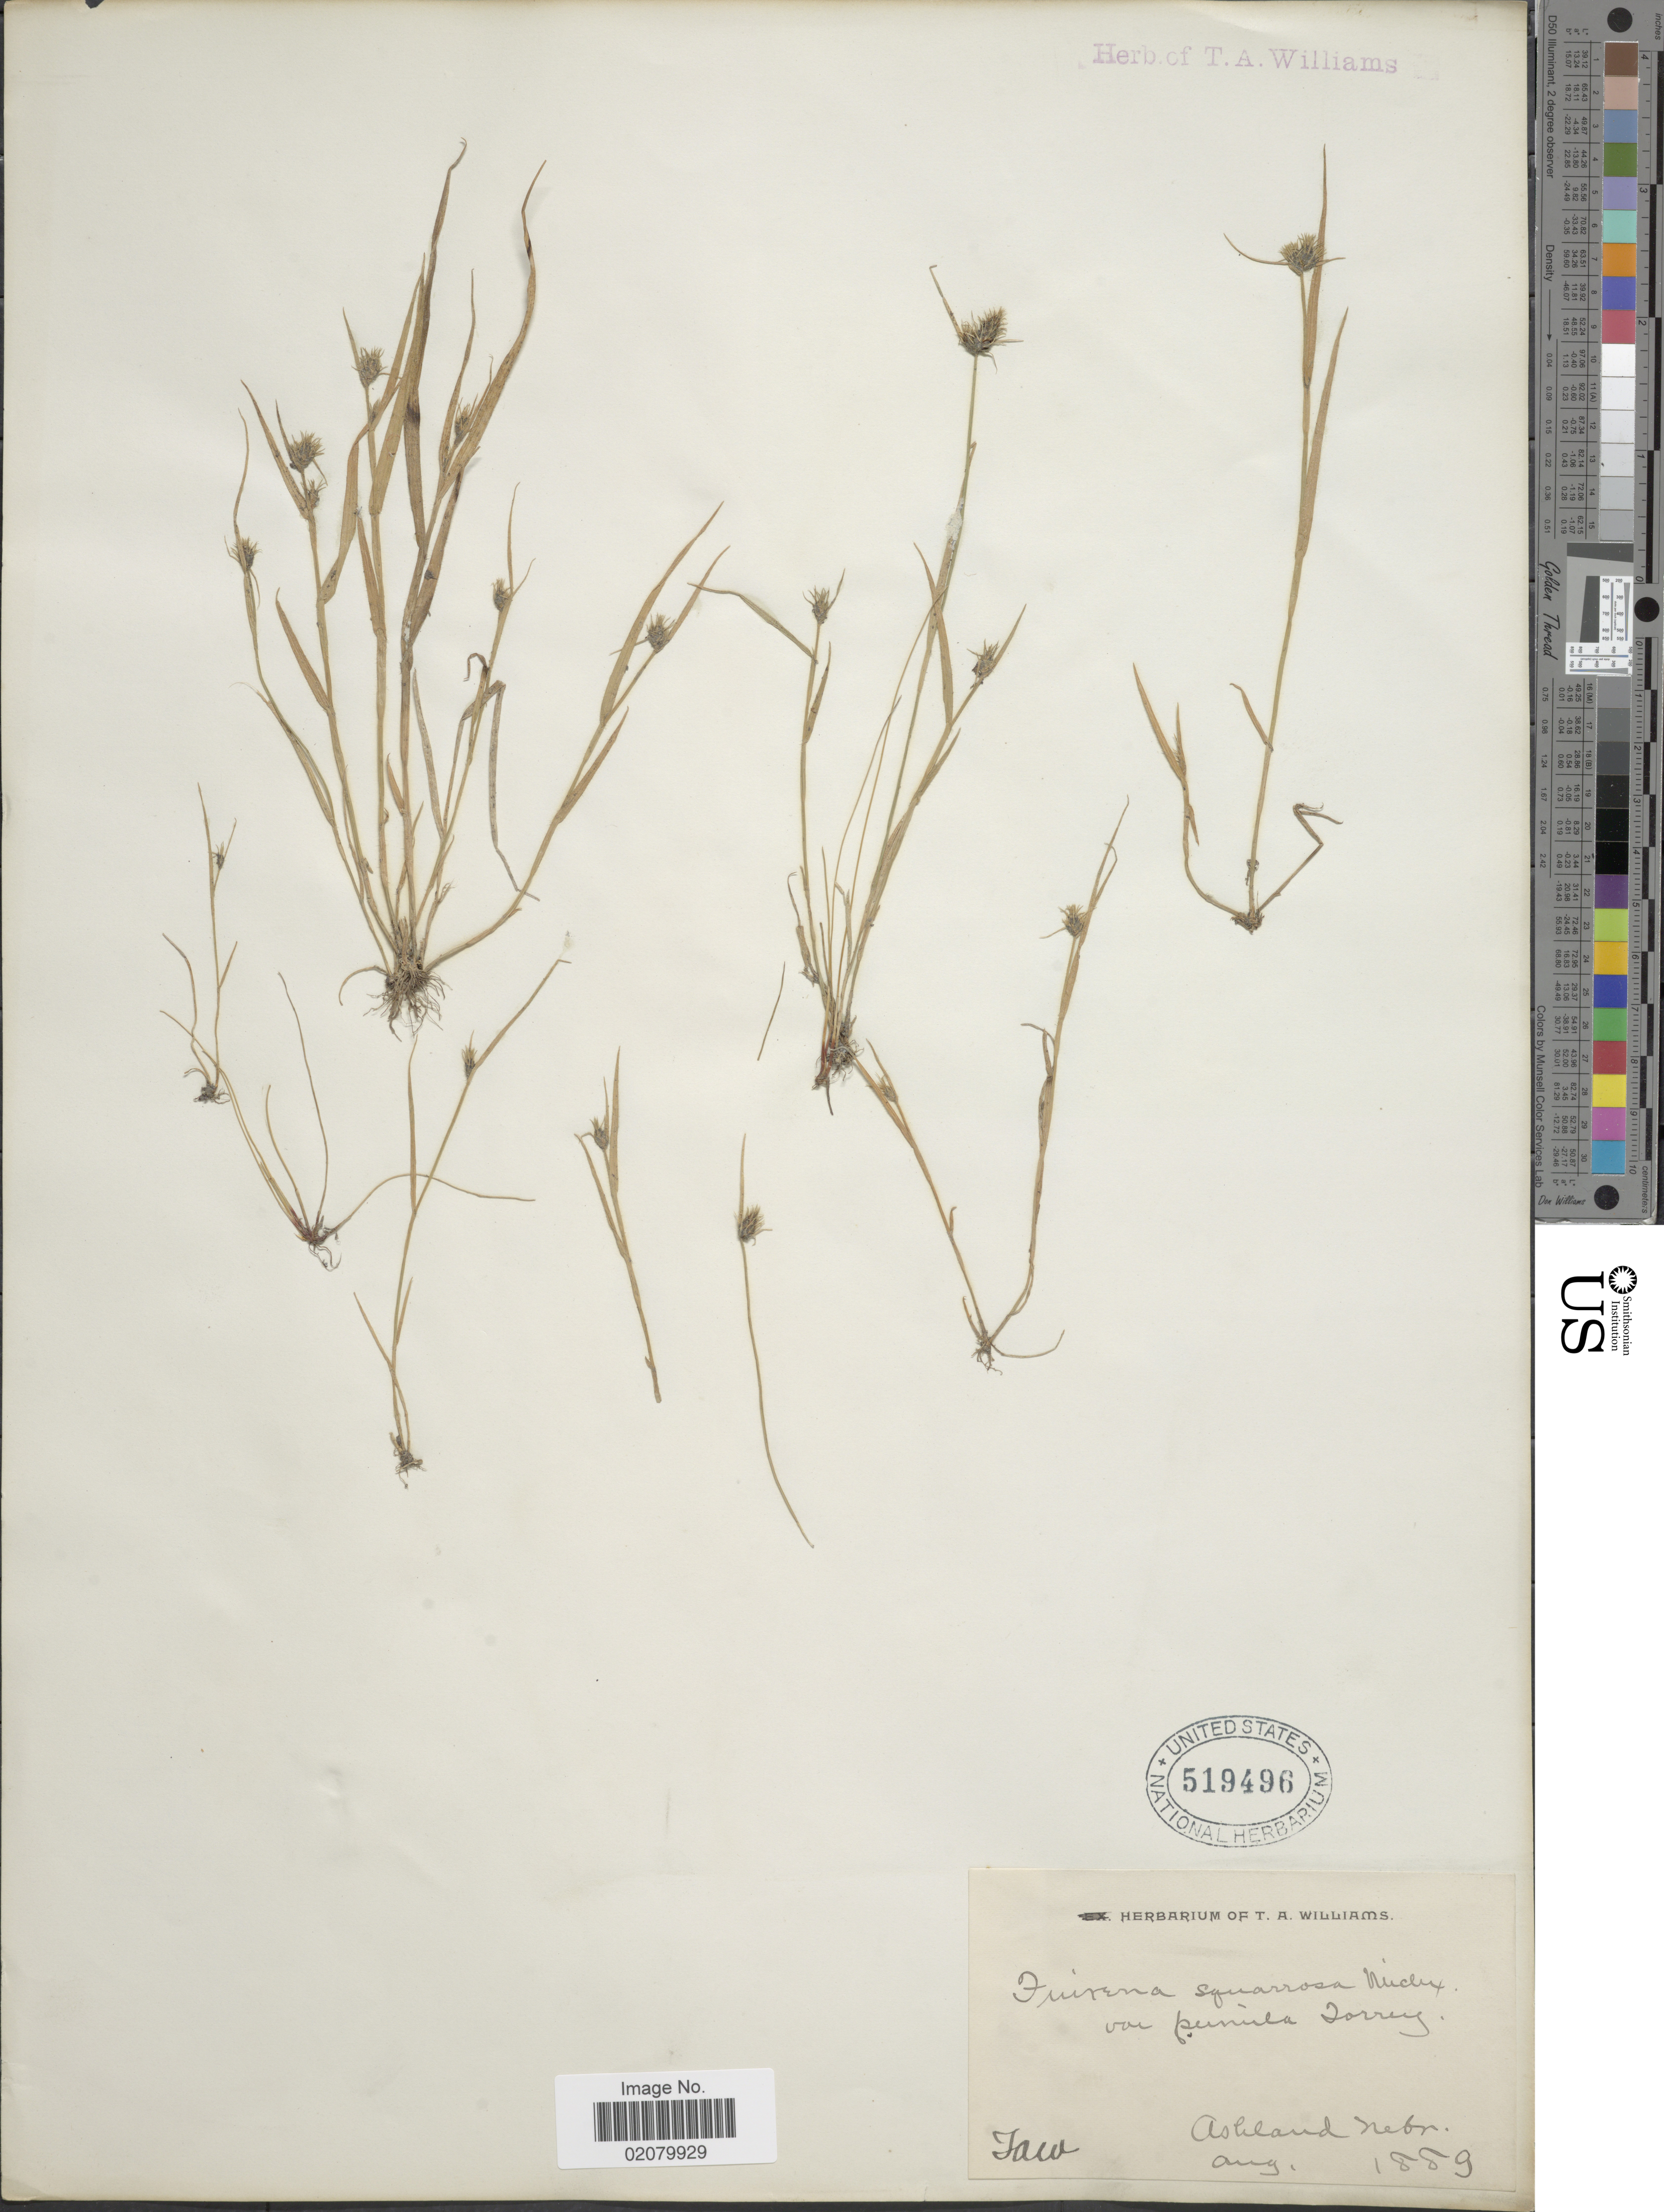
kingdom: Plantae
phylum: Tracheophyta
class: Liliopsida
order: Poales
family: Cyperaceae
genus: Fuirena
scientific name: Fuirena squarrosa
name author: Michx.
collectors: T. A. Williams (herbarium)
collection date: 1889-08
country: United States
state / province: Nebraska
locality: Ashland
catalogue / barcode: US 519496